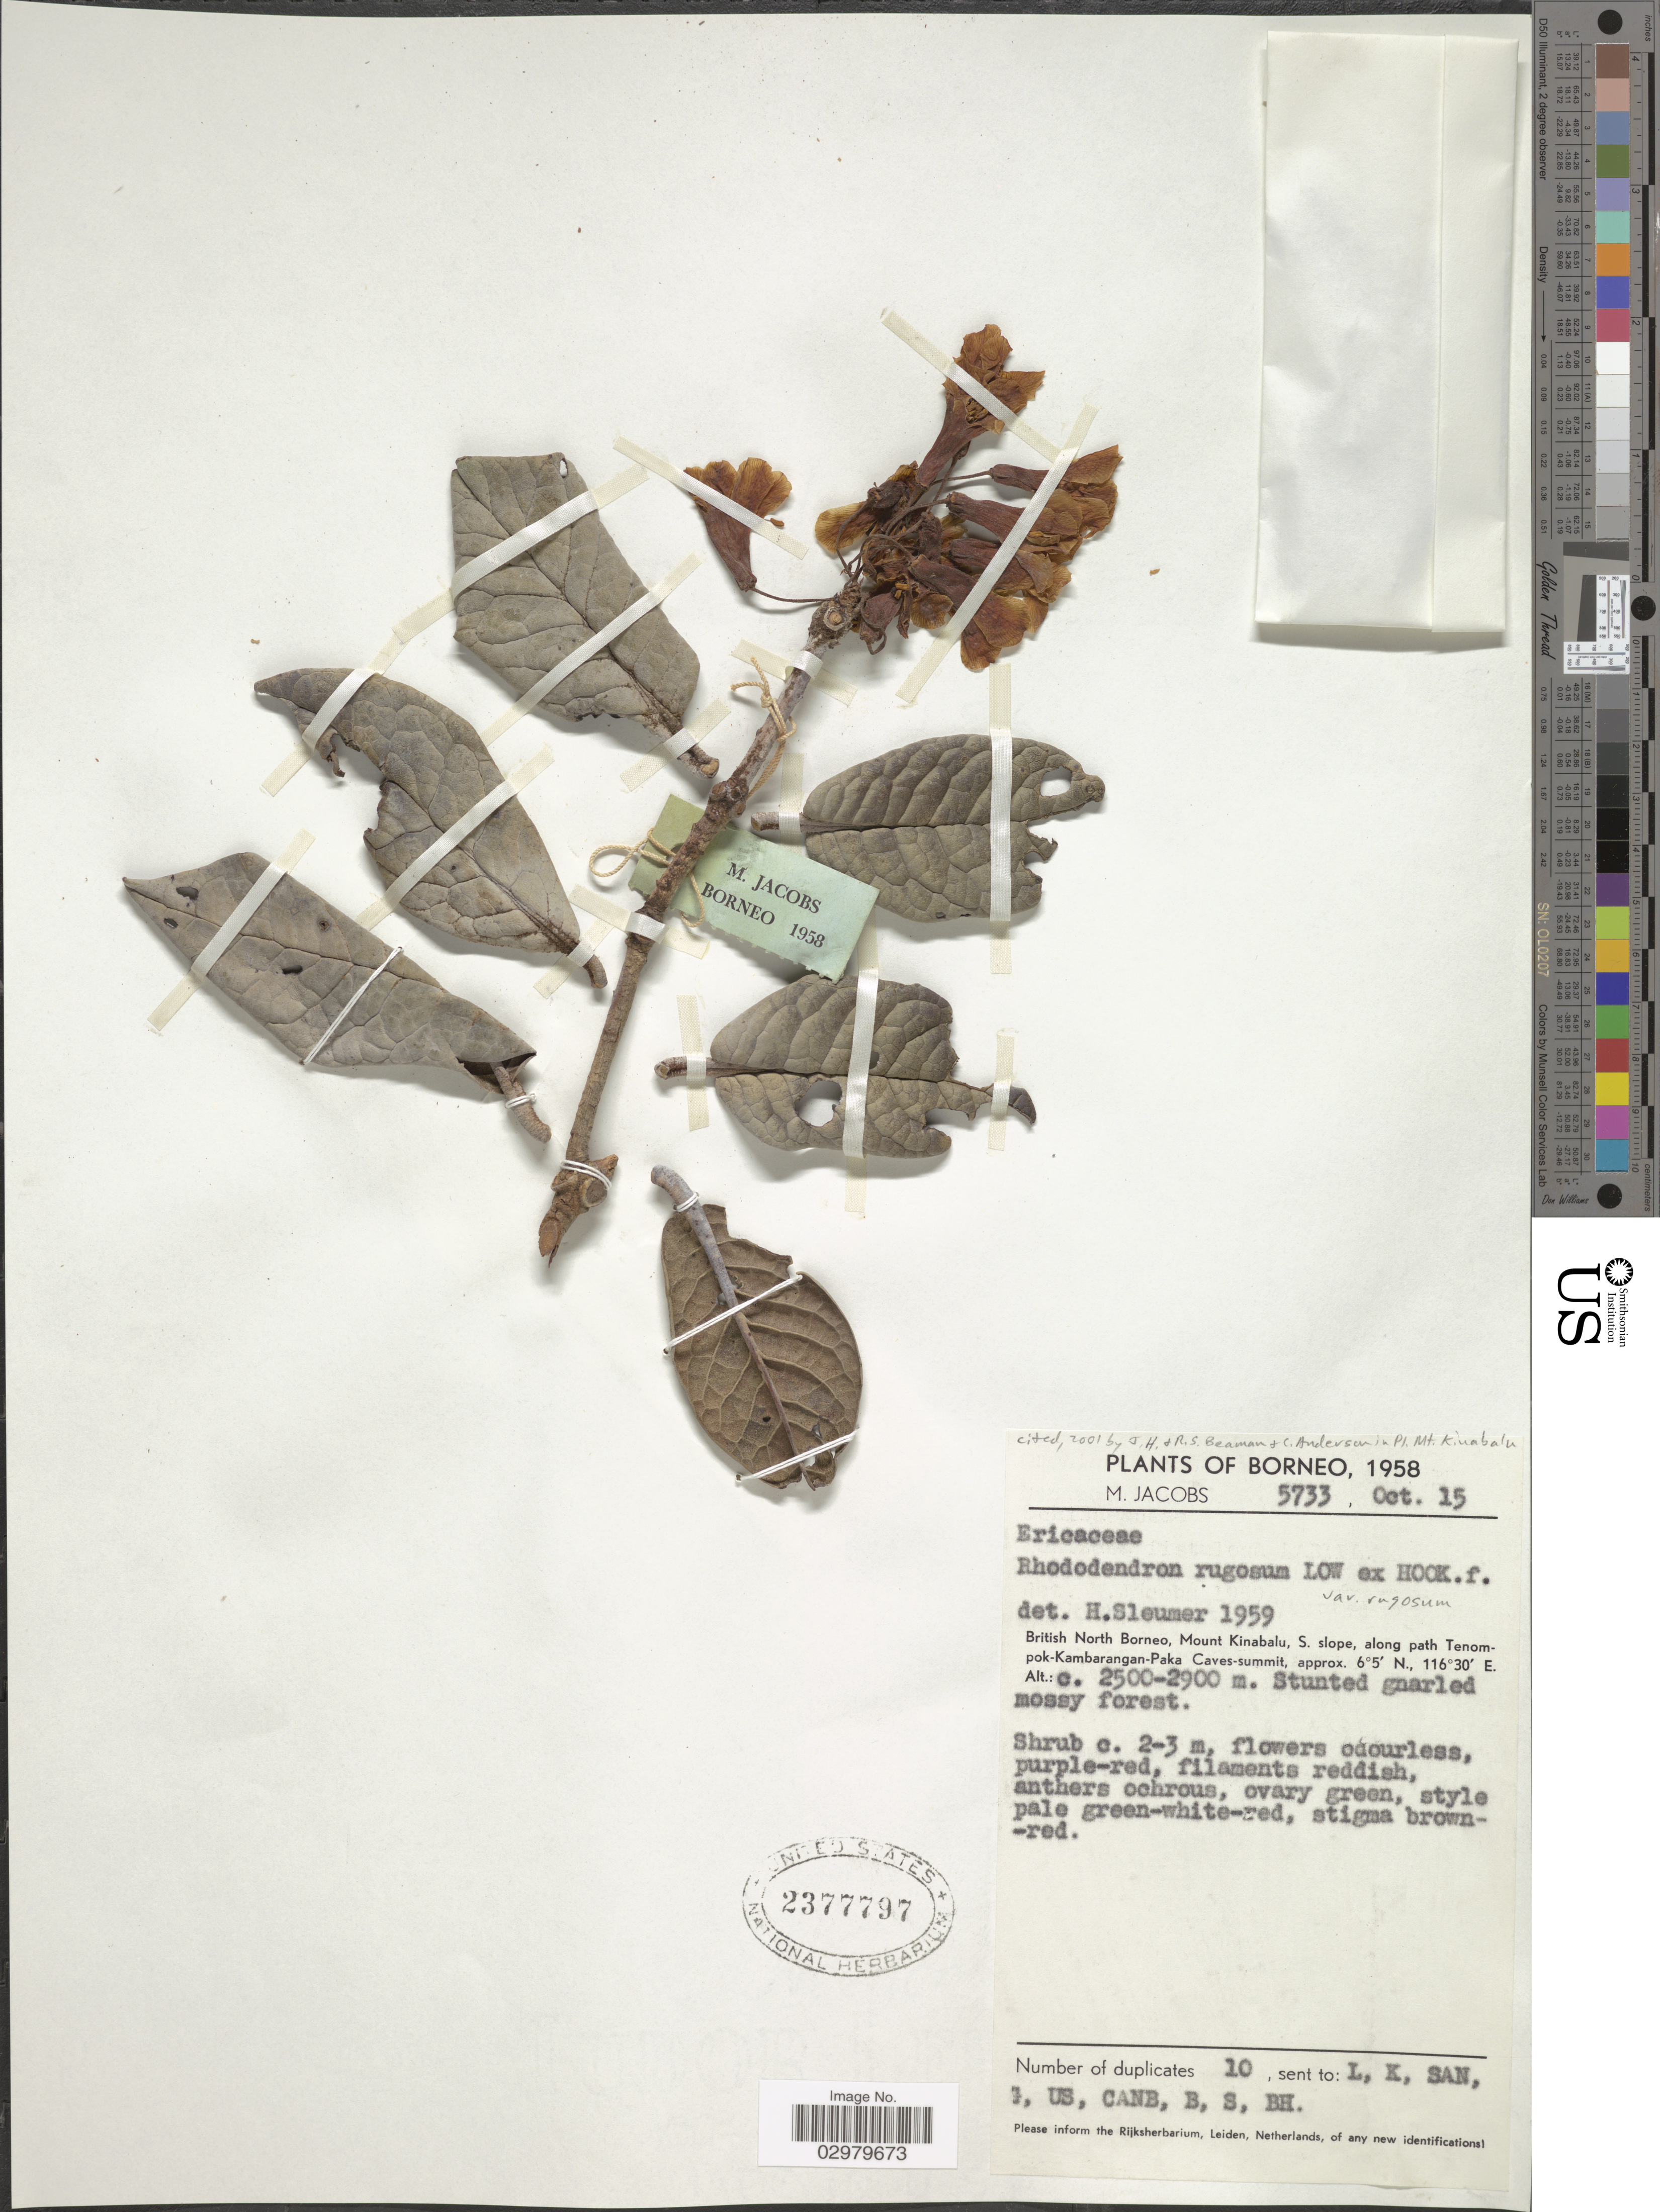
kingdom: Plantae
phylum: Tracheophyta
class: Magnoliopsida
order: Ericales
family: Ericaceae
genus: Rhododendron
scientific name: Rhododendron rugosum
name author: H. Low ex Hook. f.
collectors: M. Jacobs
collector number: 5733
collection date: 1958-10-15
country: Malaysia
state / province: Sabah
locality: Borneo. British North Borneo, Mount Kinabalu, S. slope, along path Tenompok-Kambarangan-Paka Caves-summit.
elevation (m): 2500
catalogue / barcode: US 2377797